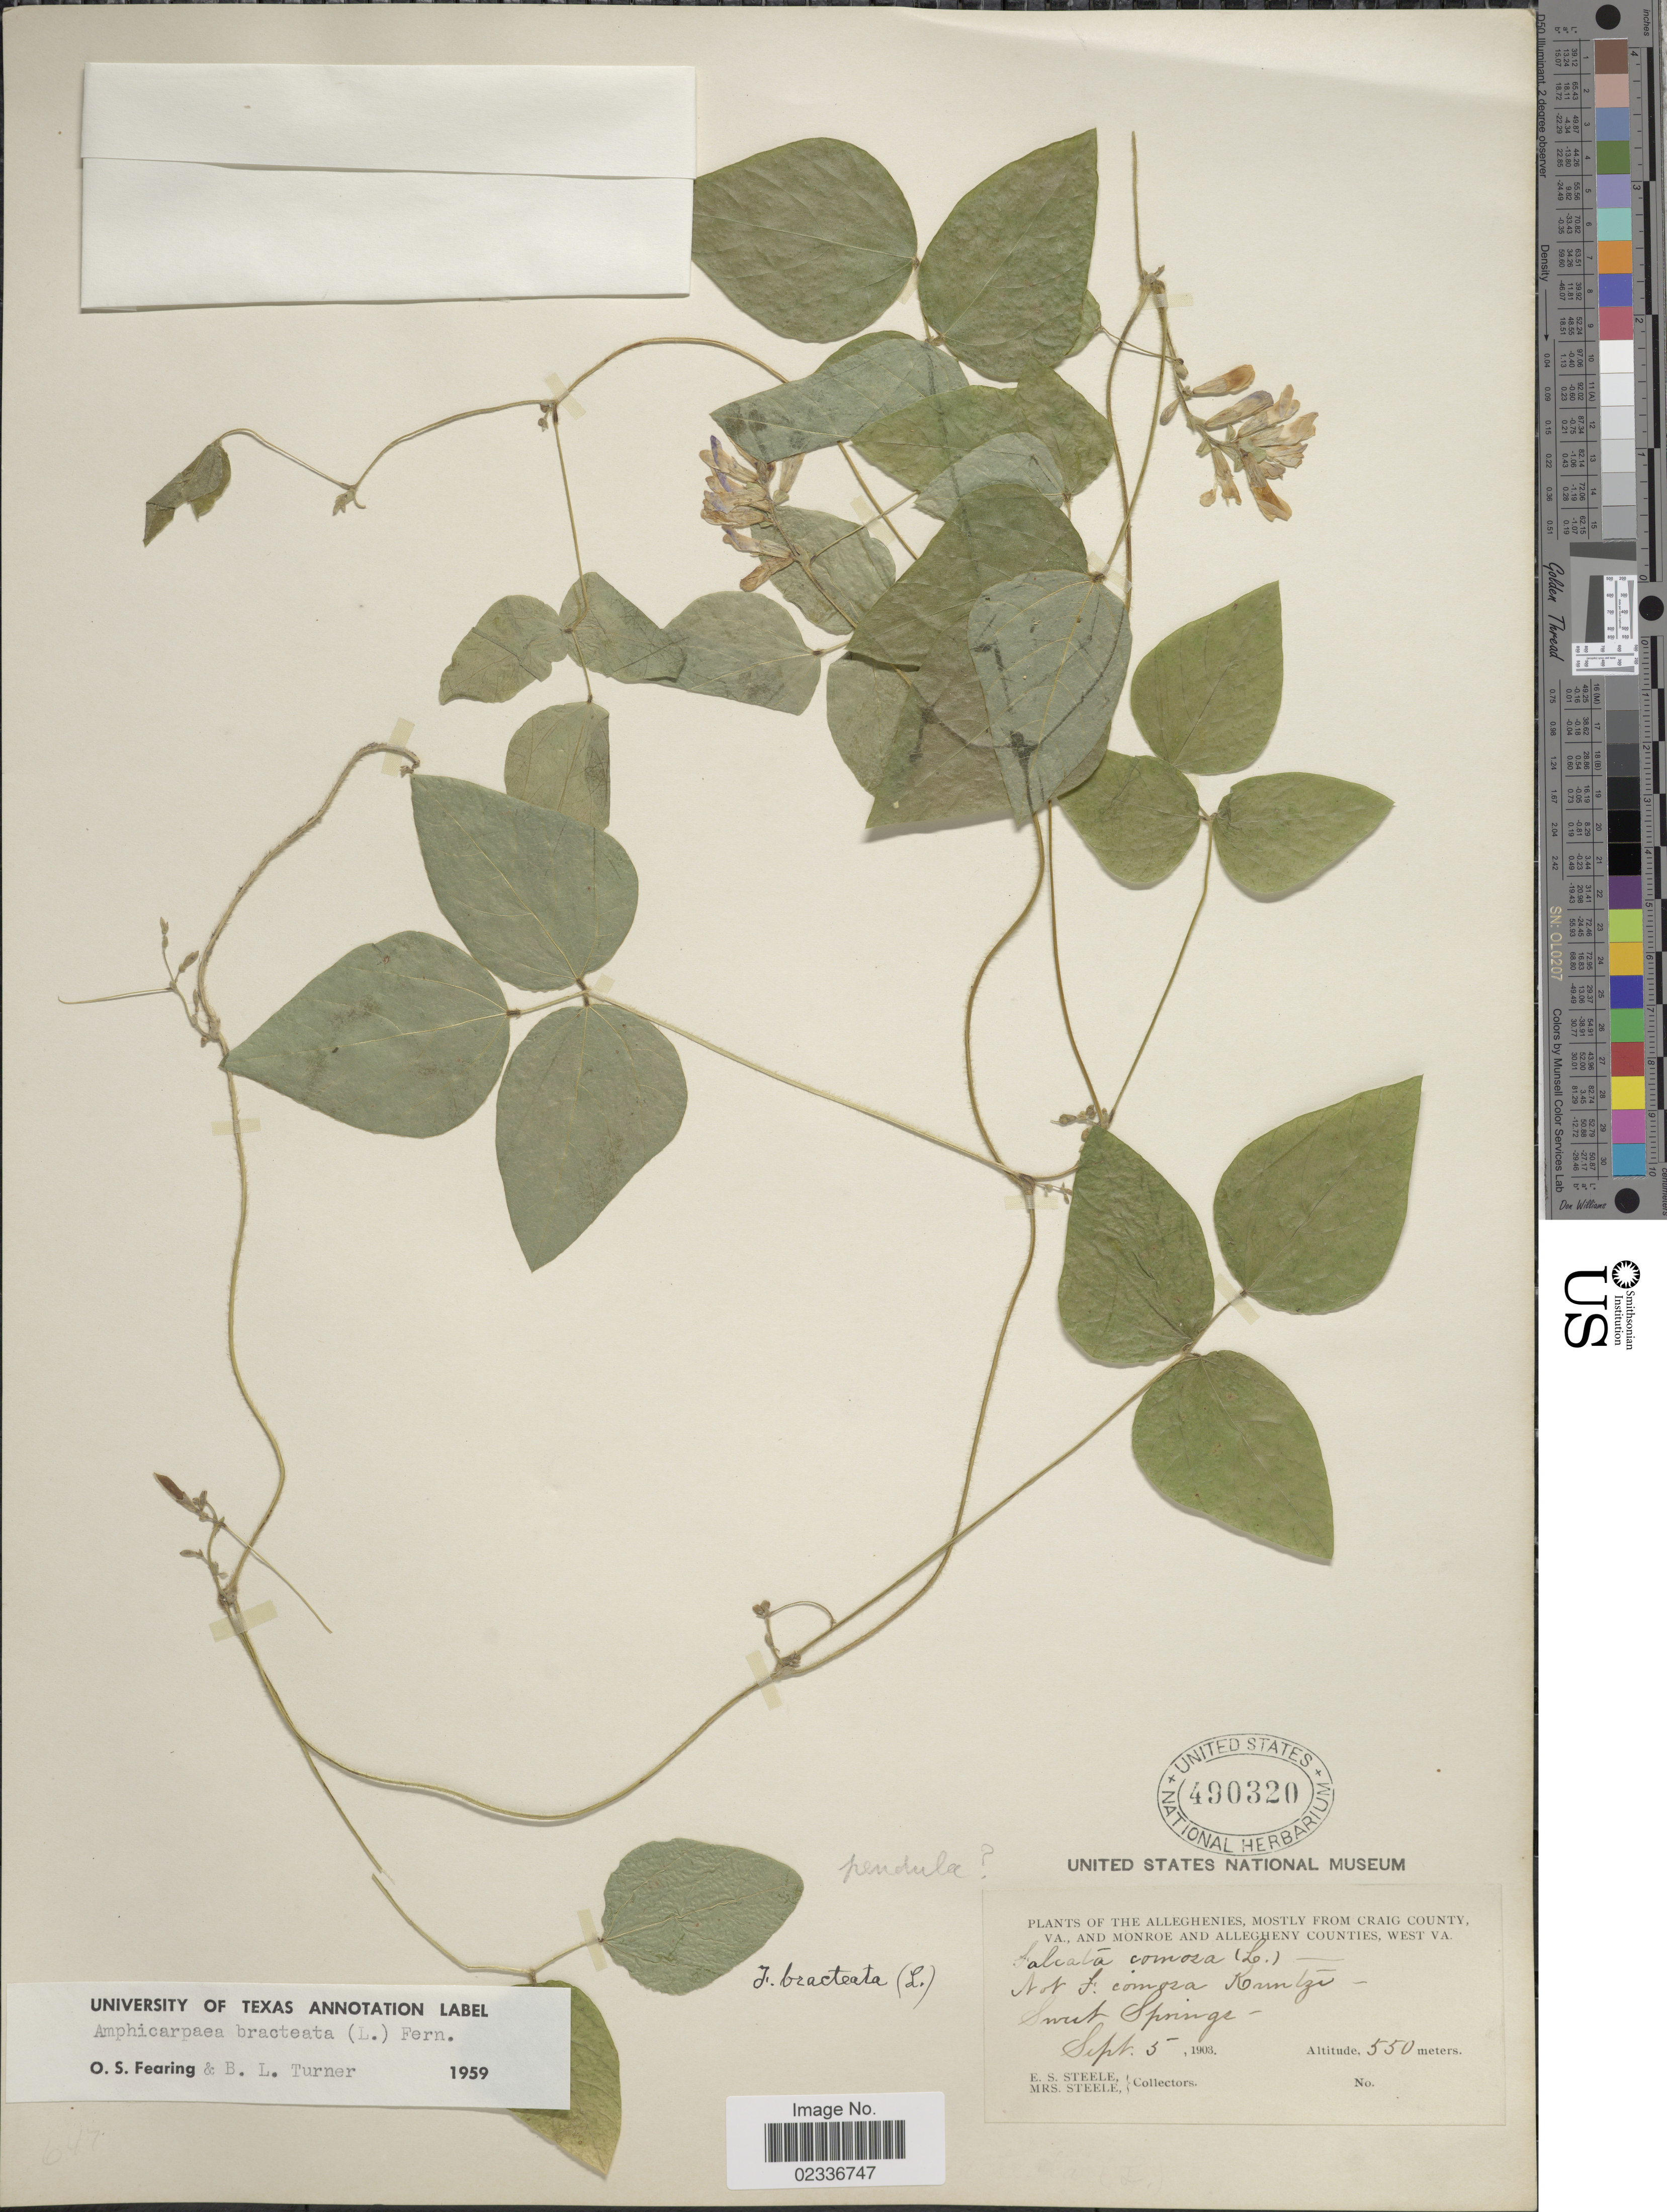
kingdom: Plantae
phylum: Tracheophyta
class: Magnoliopsida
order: Fabales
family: Fabaceae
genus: Amphicarpaea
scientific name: Amphicarpaea bracteata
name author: (L.) Fernald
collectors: E. Steele & Mrs. E. S. Steele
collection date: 1903-09-05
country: United States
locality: The Alleghenies, mostly from Craig County VA., and Monroe and Allegheny Counties, West Va., Sweet Springs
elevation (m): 550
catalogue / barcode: US 490320